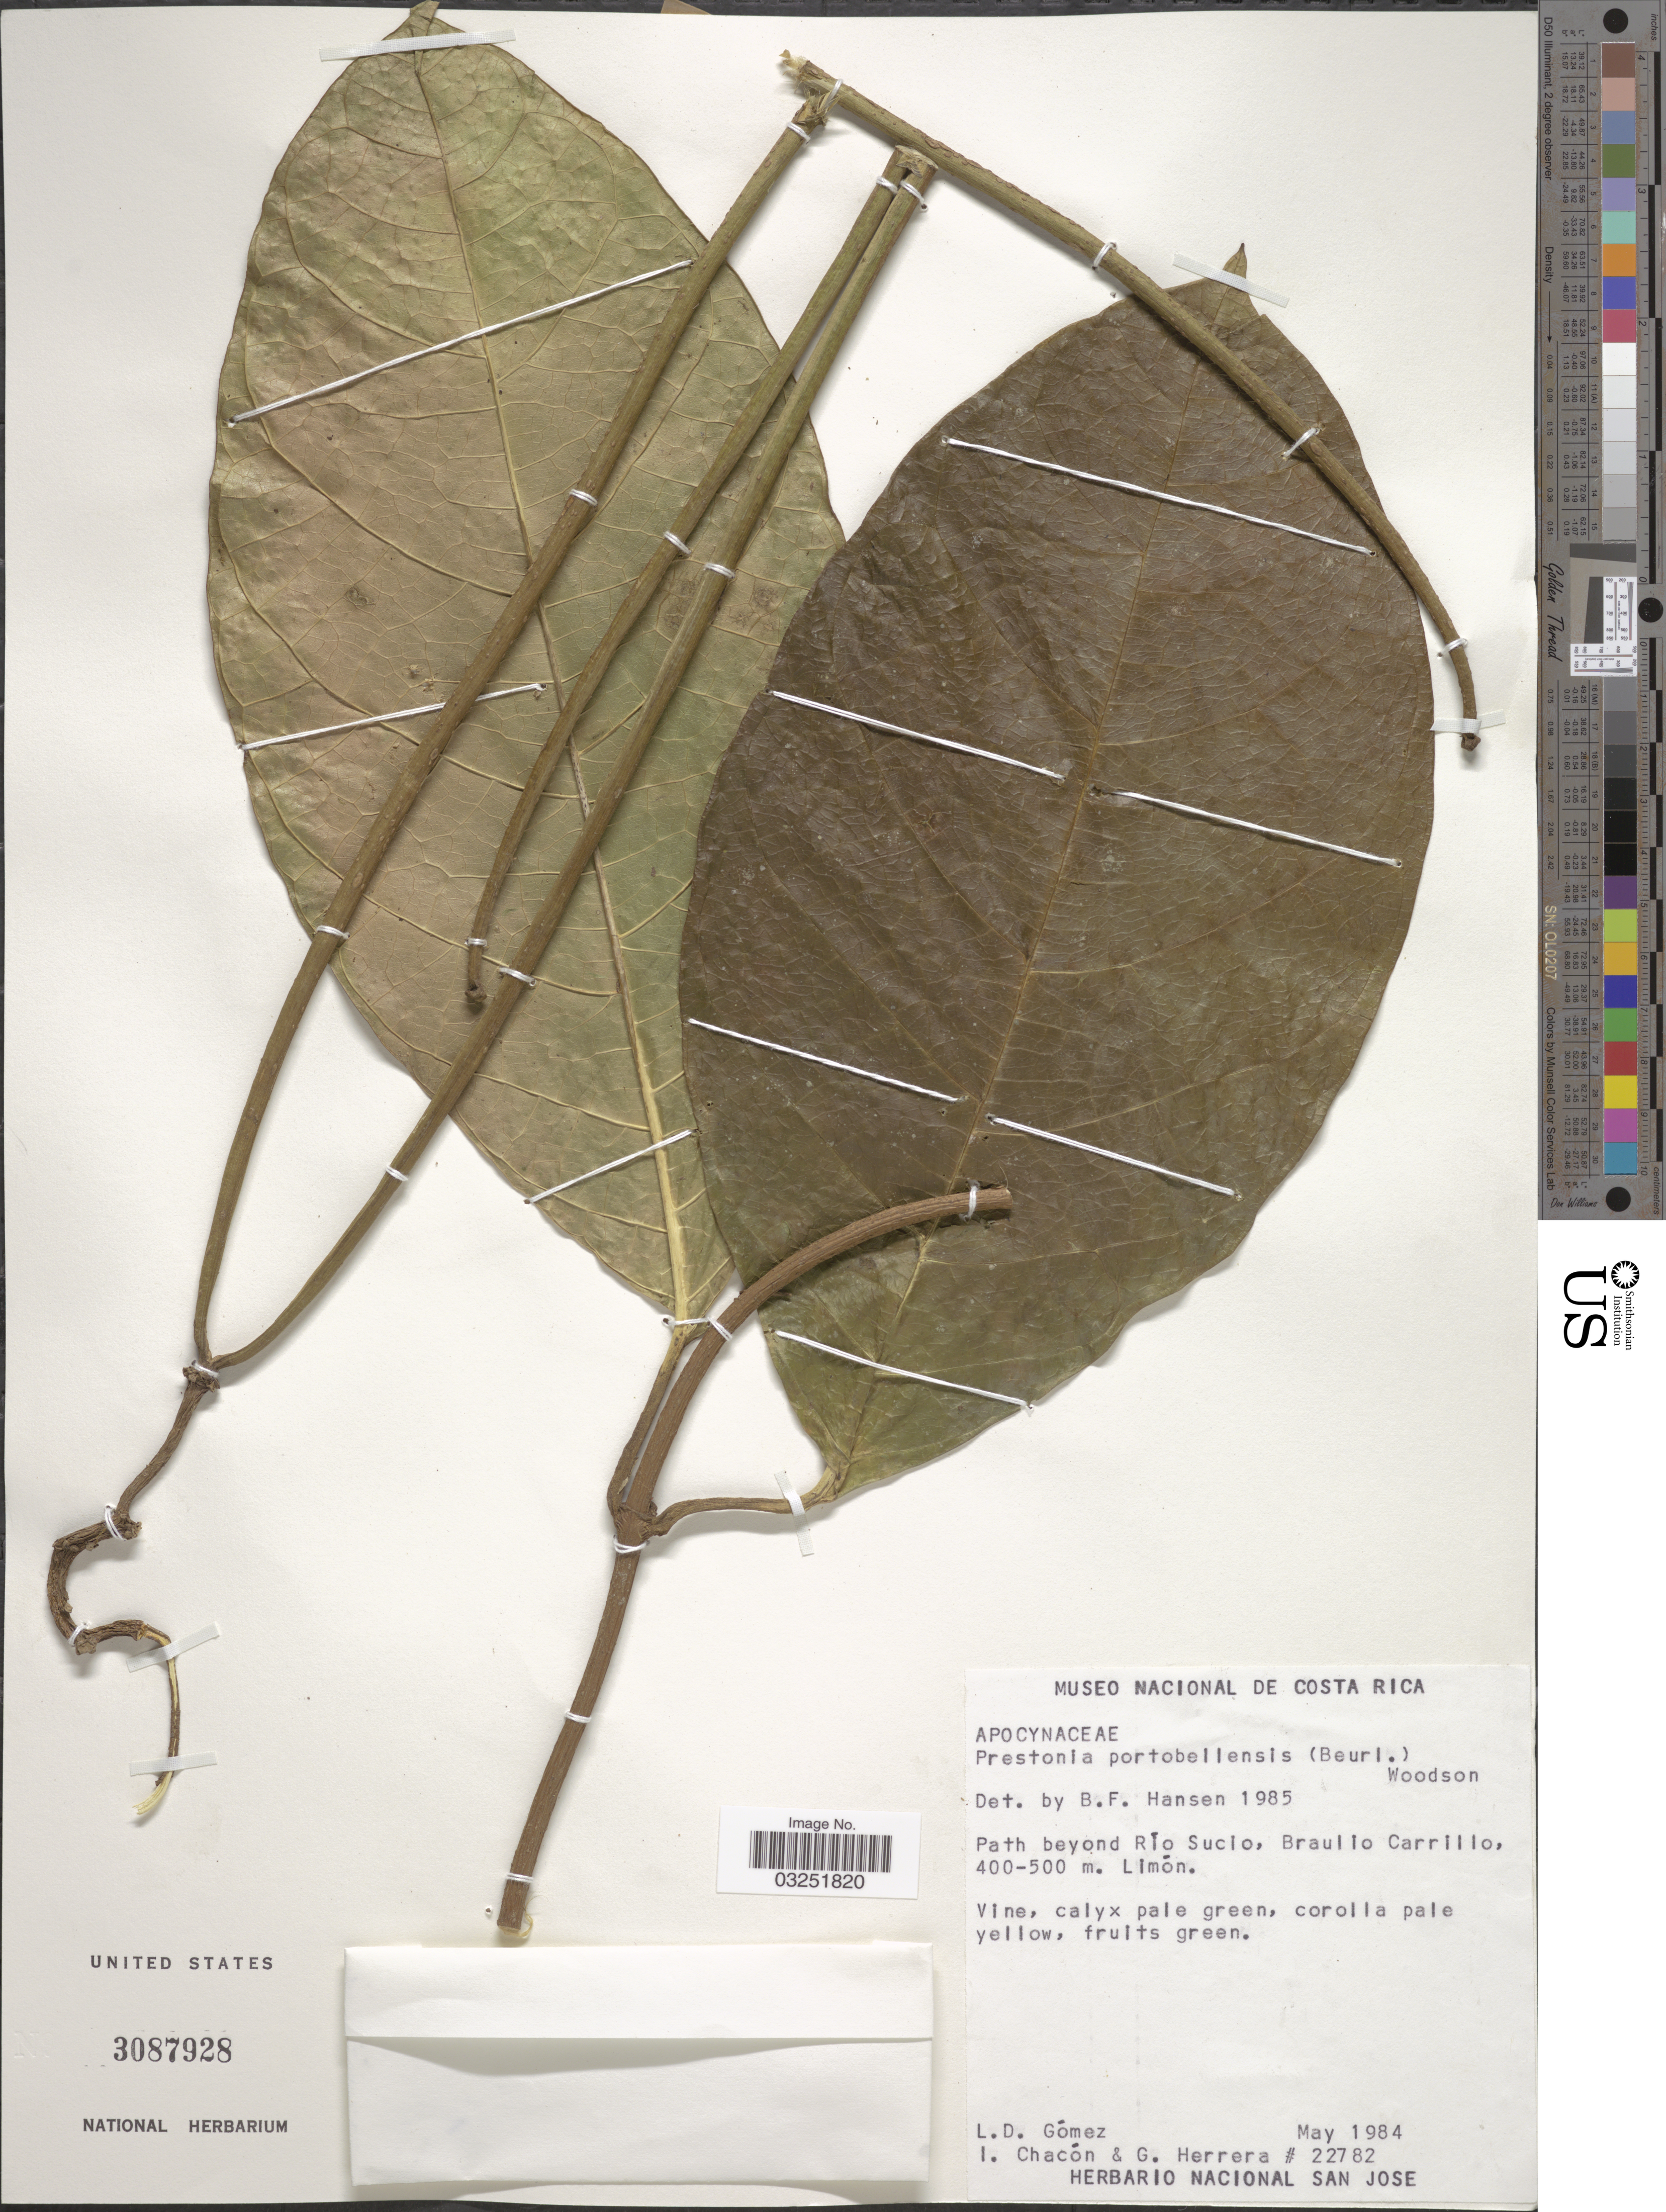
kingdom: Plantae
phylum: Tracheophyta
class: Magnoliopsida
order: Gentianales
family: Apocynaceae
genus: Prestonia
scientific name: Prestonia portobellensis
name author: (Beurl.) Woodson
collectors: L. D. Gómez, I. Chacón & G. Herrera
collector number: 22782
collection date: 1984-05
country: Costa Rica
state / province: Limón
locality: Path beyond Rio Sucio, Braulio Carrillo.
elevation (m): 400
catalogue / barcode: US 3087928